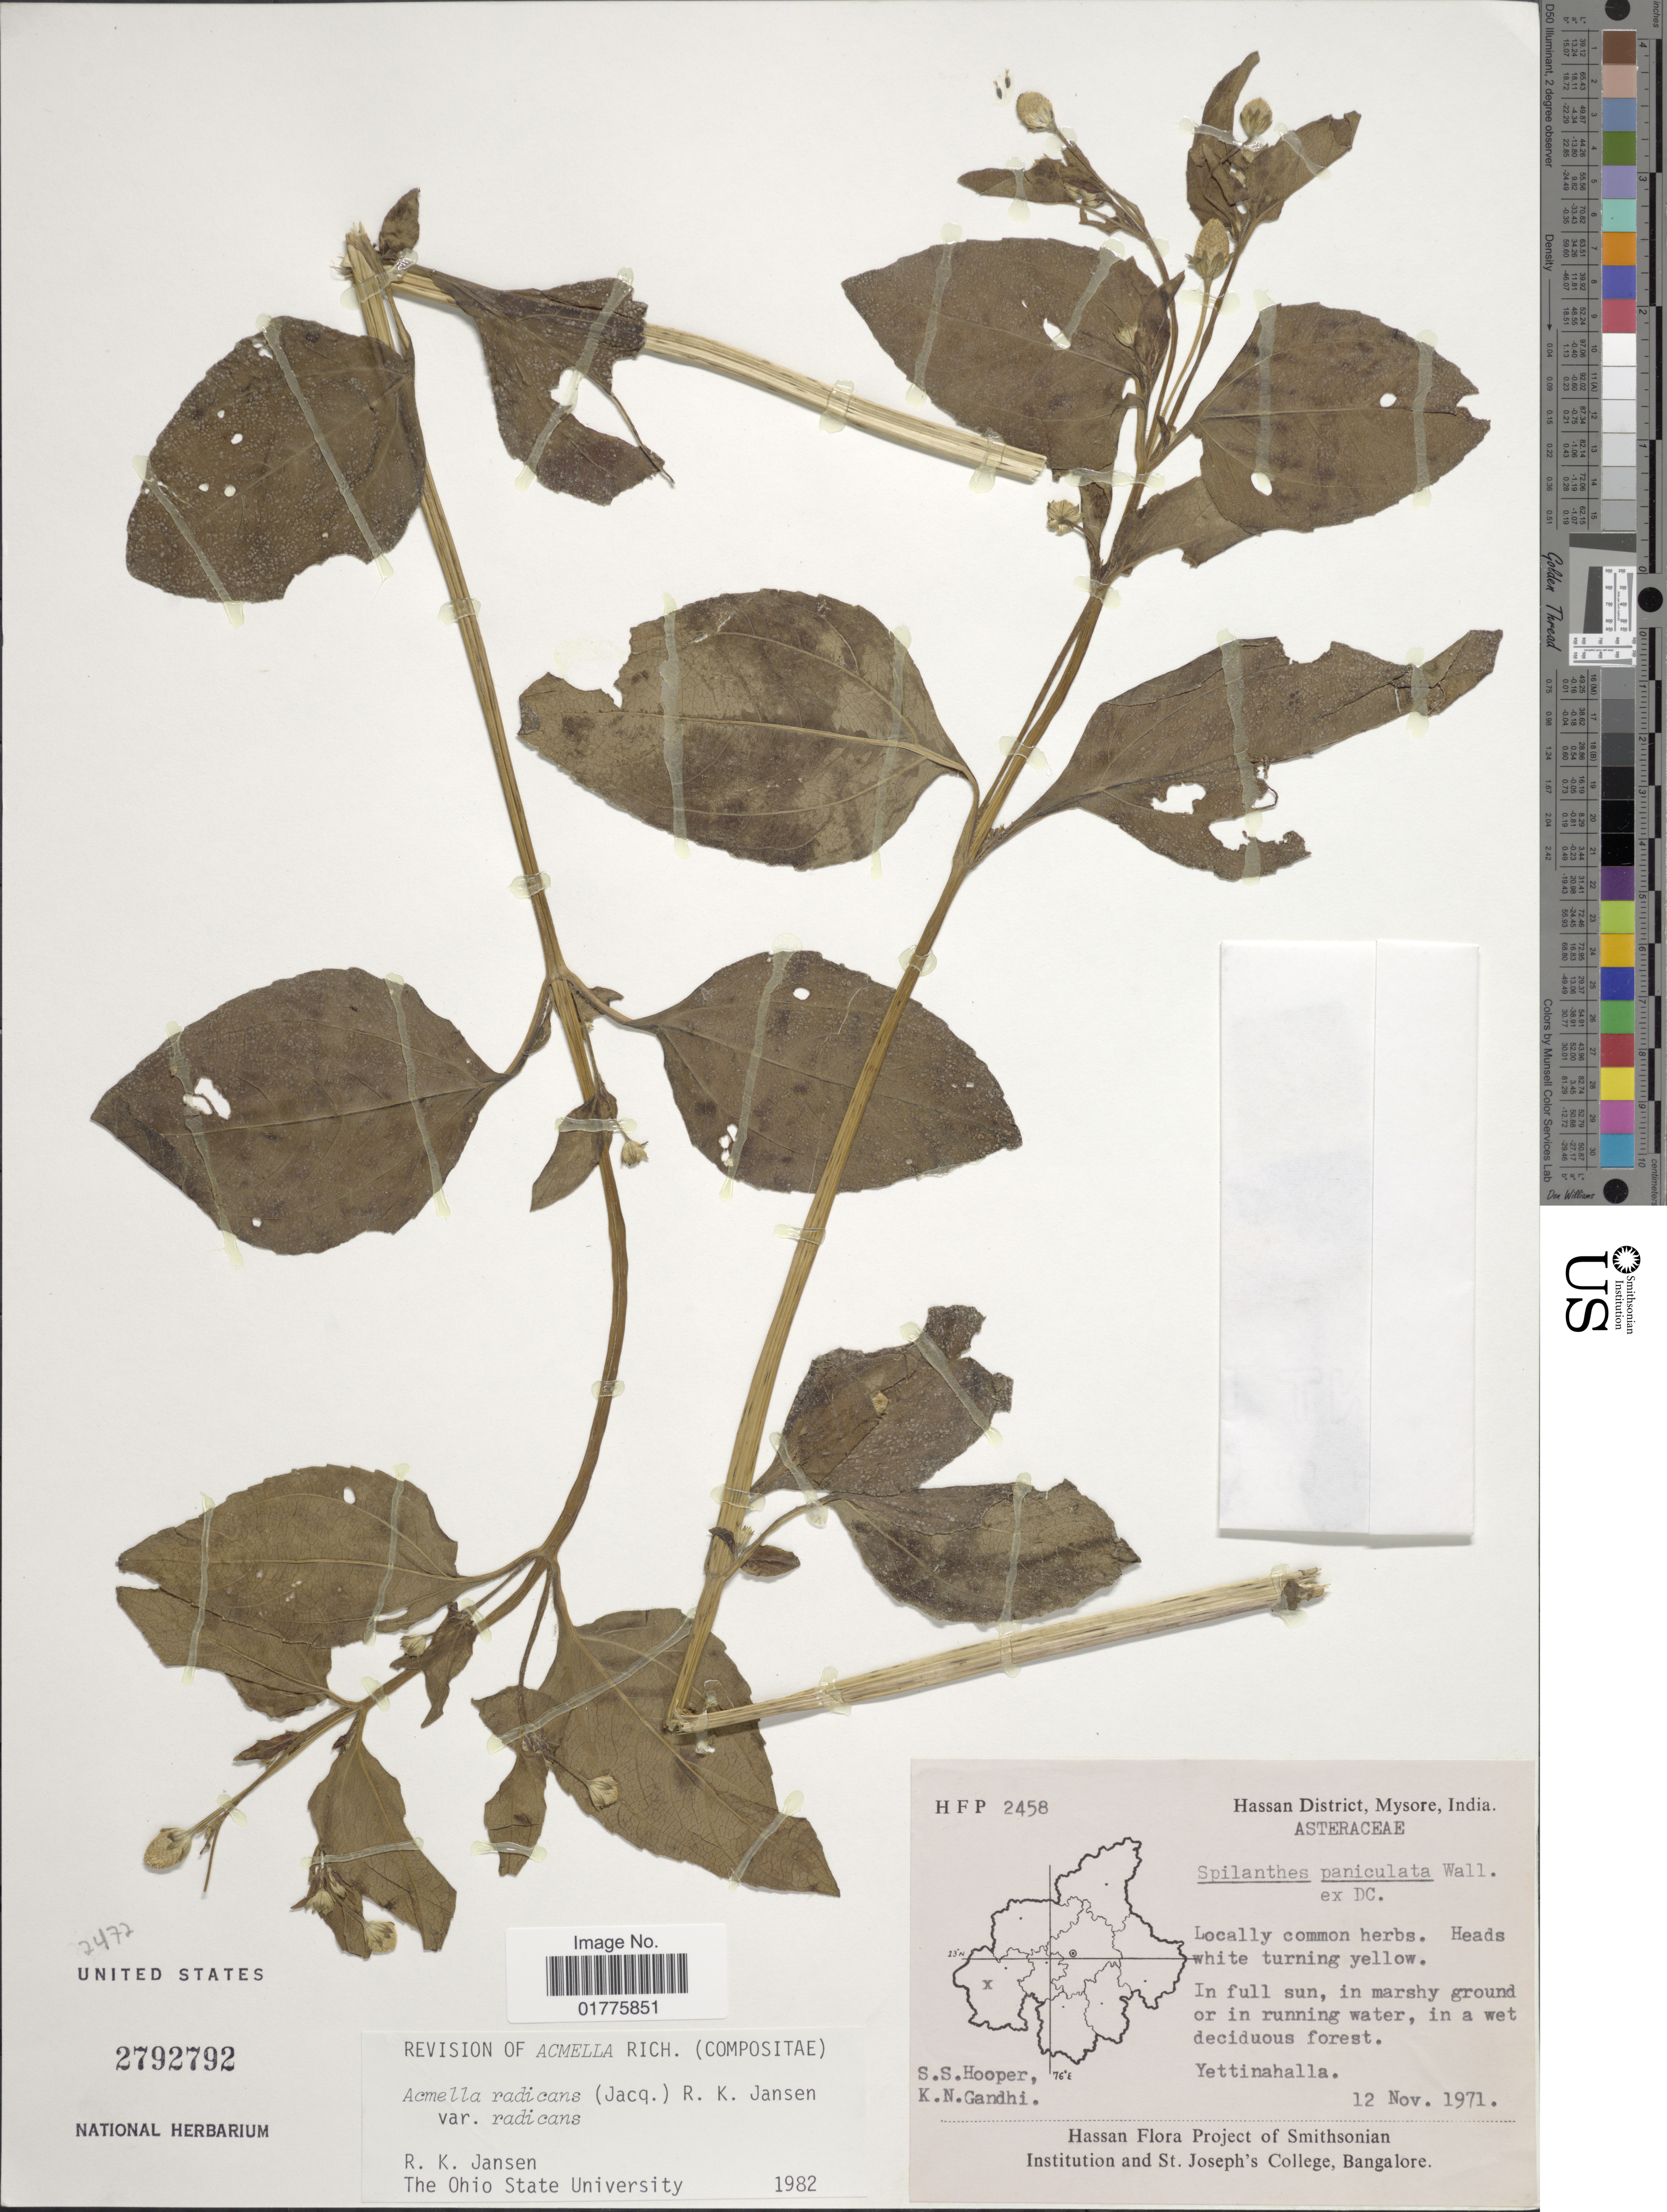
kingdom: Plantae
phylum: Tracheophyta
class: Magnoliopsida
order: Asterales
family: Asteraceae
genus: Acmella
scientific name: Acmella radicans var. radicans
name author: (Jacq.) R.K. Jansen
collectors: S. S. Hooper & K. N. Gandhi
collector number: HFP2458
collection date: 1971-11-12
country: India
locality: Hassan District, Mysore, Yettinahalla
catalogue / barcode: US 2792792